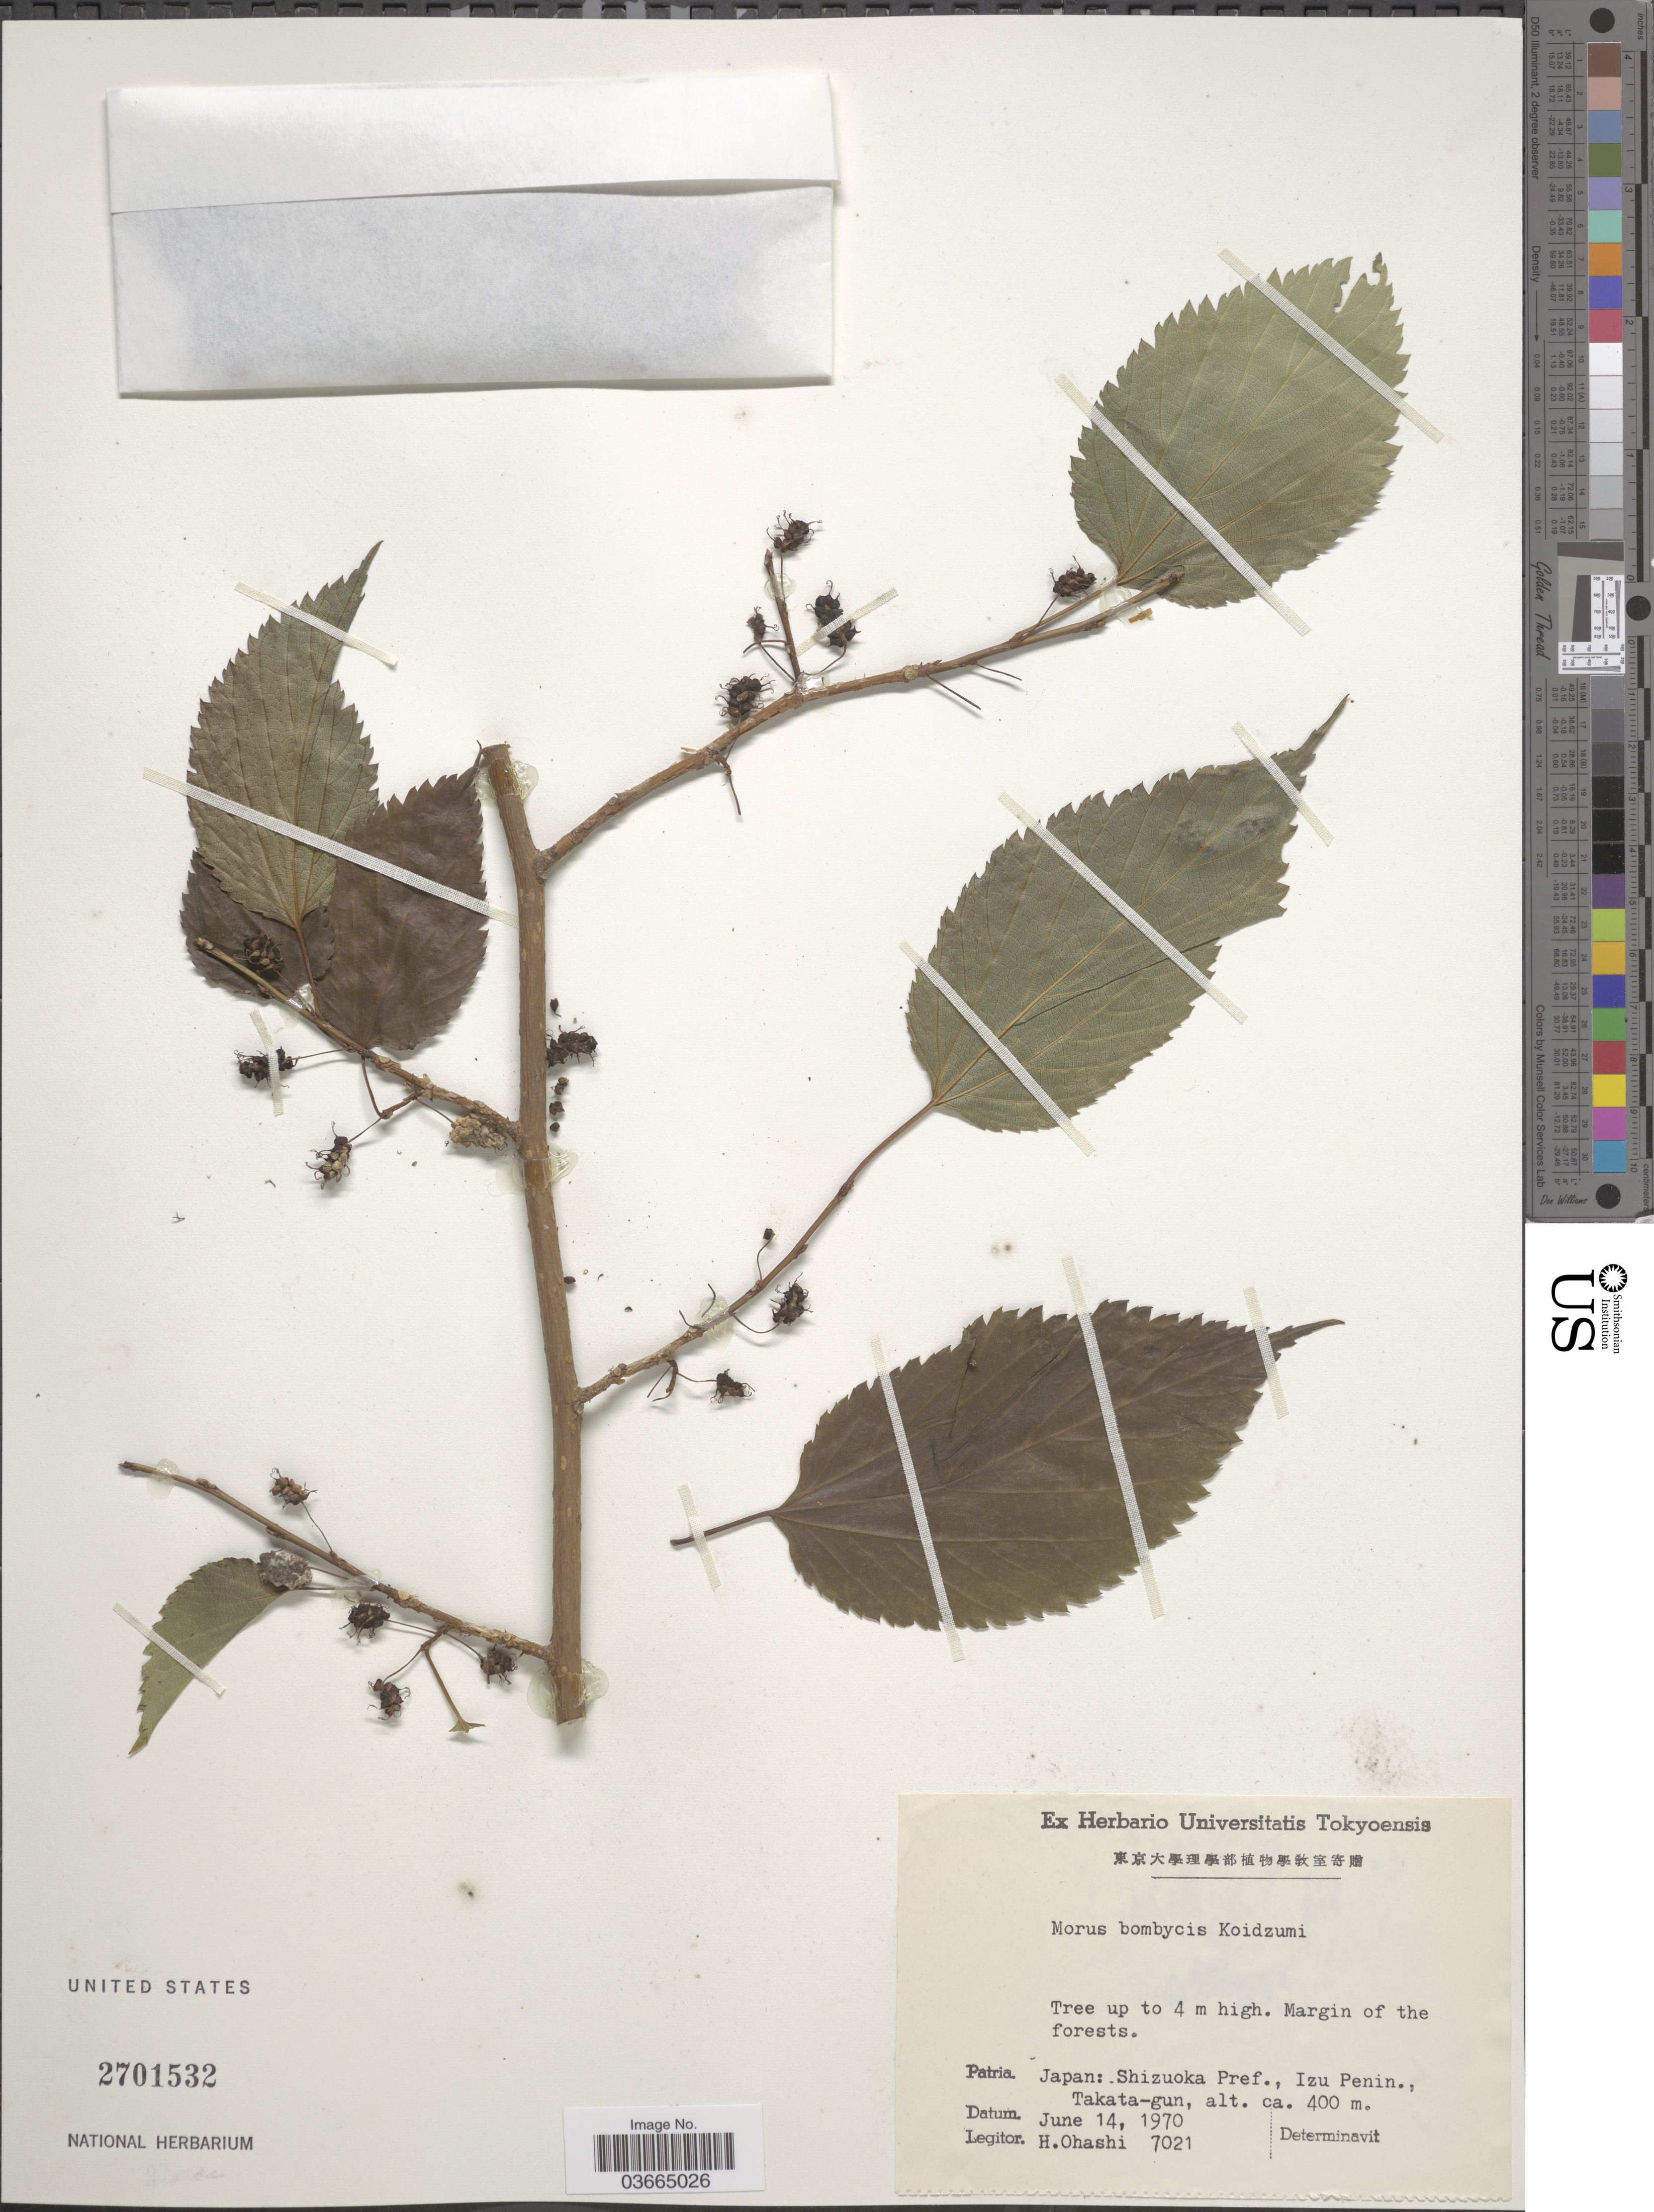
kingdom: Plantae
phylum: Tracheophyta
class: Magnoliopsida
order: Rosales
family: Moraceae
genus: Morus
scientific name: Morus bombycis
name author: Koidz.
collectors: H. Ohashi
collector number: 7021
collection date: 1970-06-14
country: Japan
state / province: Sizuoka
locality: Shizuoka Pref., Izu Penin., Takata-gun.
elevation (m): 400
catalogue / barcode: US 2701532